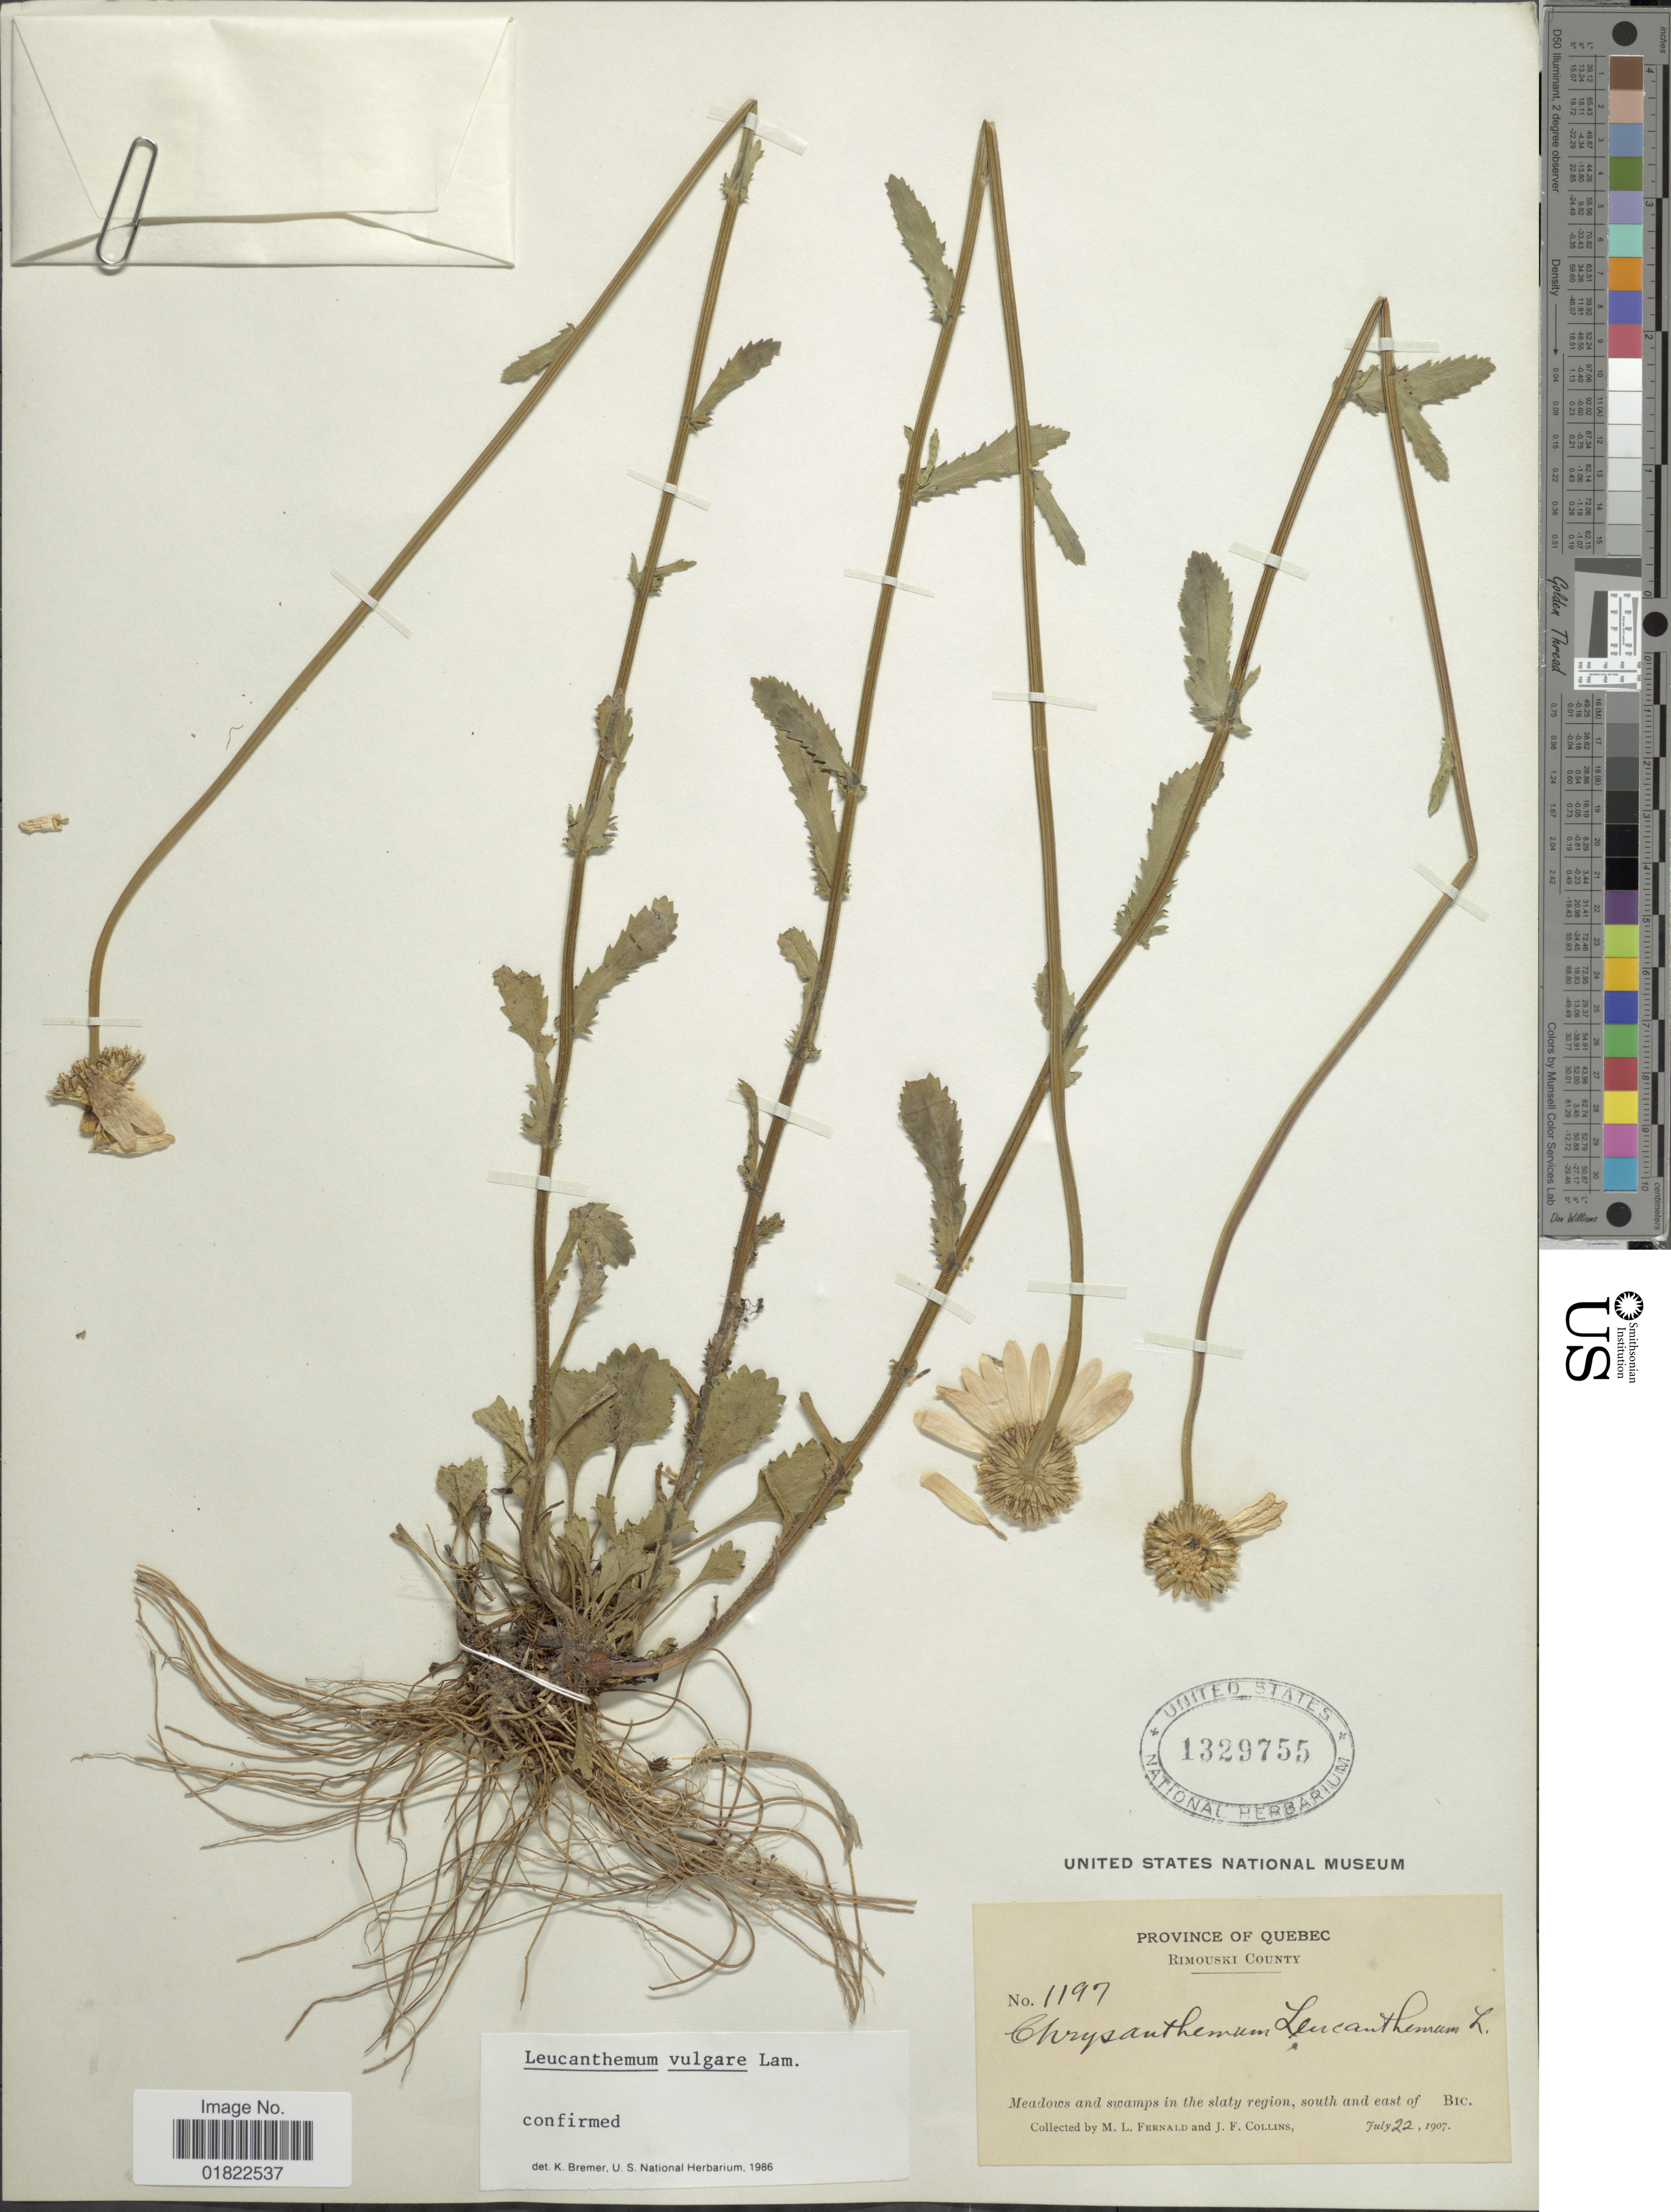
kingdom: Plantae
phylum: Tracheophyta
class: Magnoliopsida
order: Asterales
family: Asteraceae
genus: Leucanthemum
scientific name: Leucanthemum vulgare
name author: Lam.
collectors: M. L. Fernald & J. Collins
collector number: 1197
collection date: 1907-07-22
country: Canada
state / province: Quebec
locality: Rimouski County, Meadows and swamps in the slaty region, south and east of Bic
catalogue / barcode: US 1329755